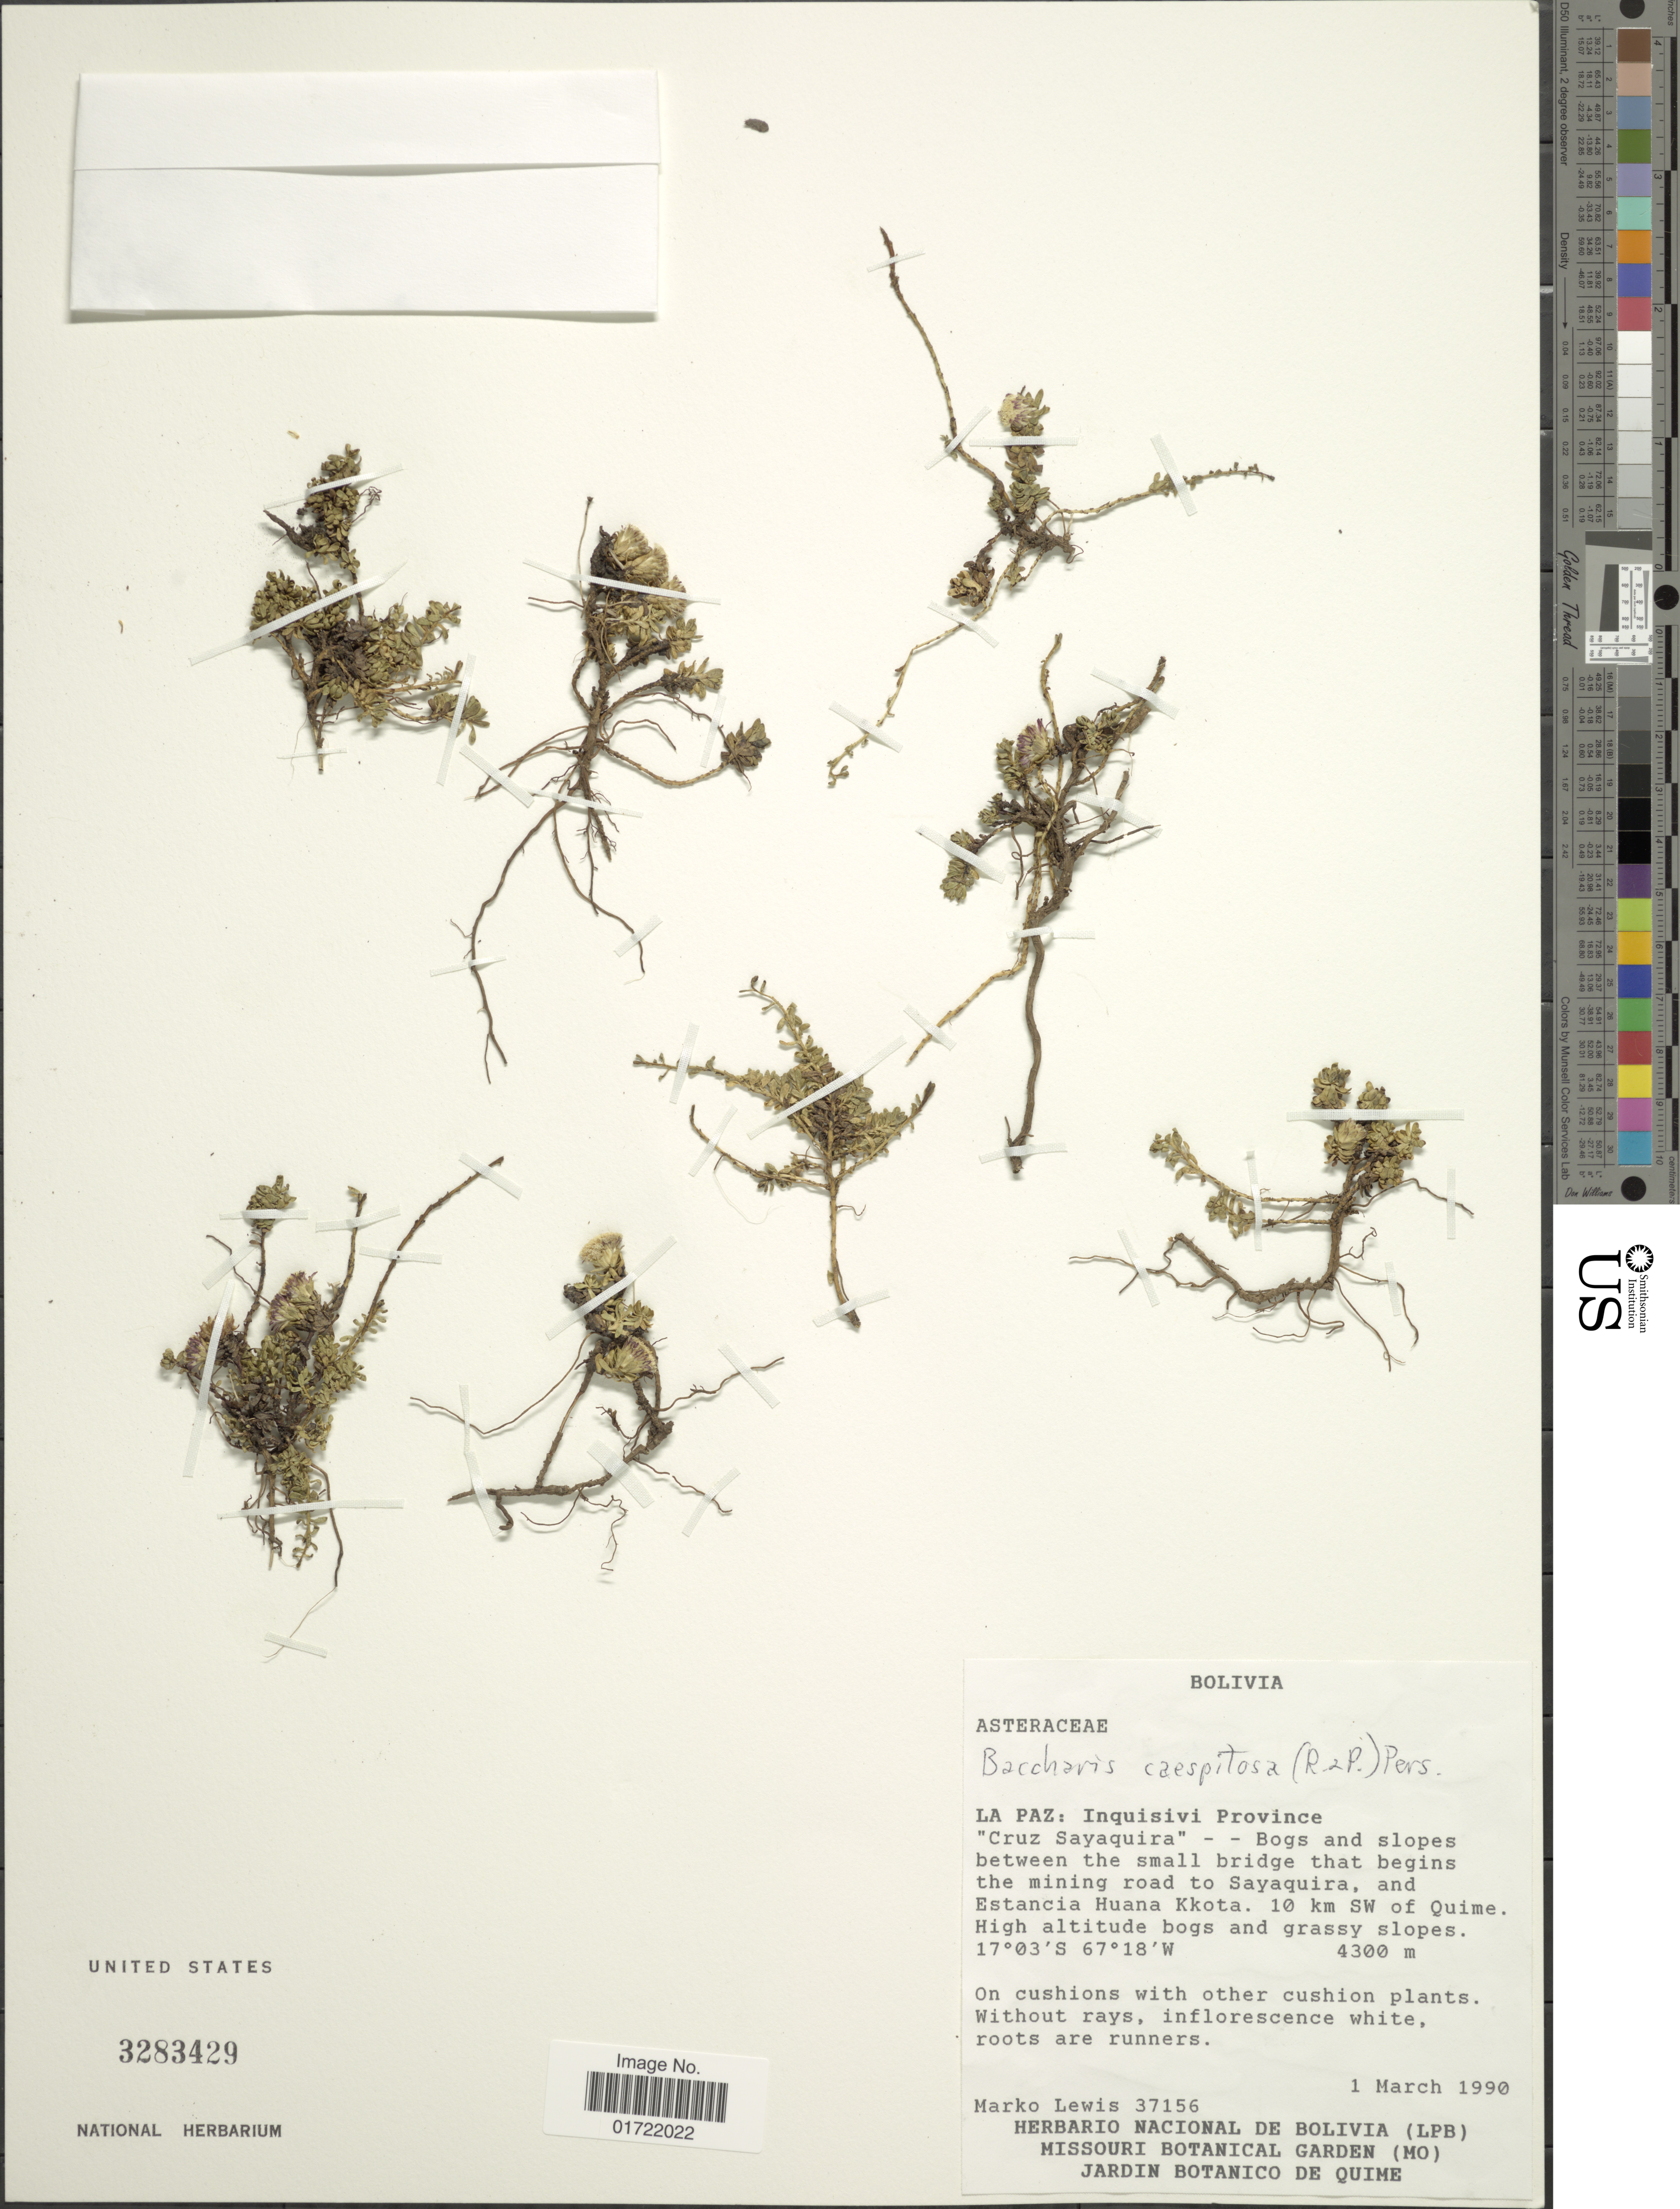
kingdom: Plantae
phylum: Tracheophyta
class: Magnoliopsida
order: Asterales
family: Asteraceae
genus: Baccharis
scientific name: Baccharis caespitosa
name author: (Ruiz & Pav.) Pers.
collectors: M. A. Lewis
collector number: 37156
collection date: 1990-03-01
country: Bolivia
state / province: La Paz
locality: Inquisivi Province, "Cruz Sayaquira" - bogs and slopes between the small bridge that begins the mining road to Sayaquira, and Estancia Huana Kkota, 10 km SW of Quime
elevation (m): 4300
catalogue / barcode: US 3283429